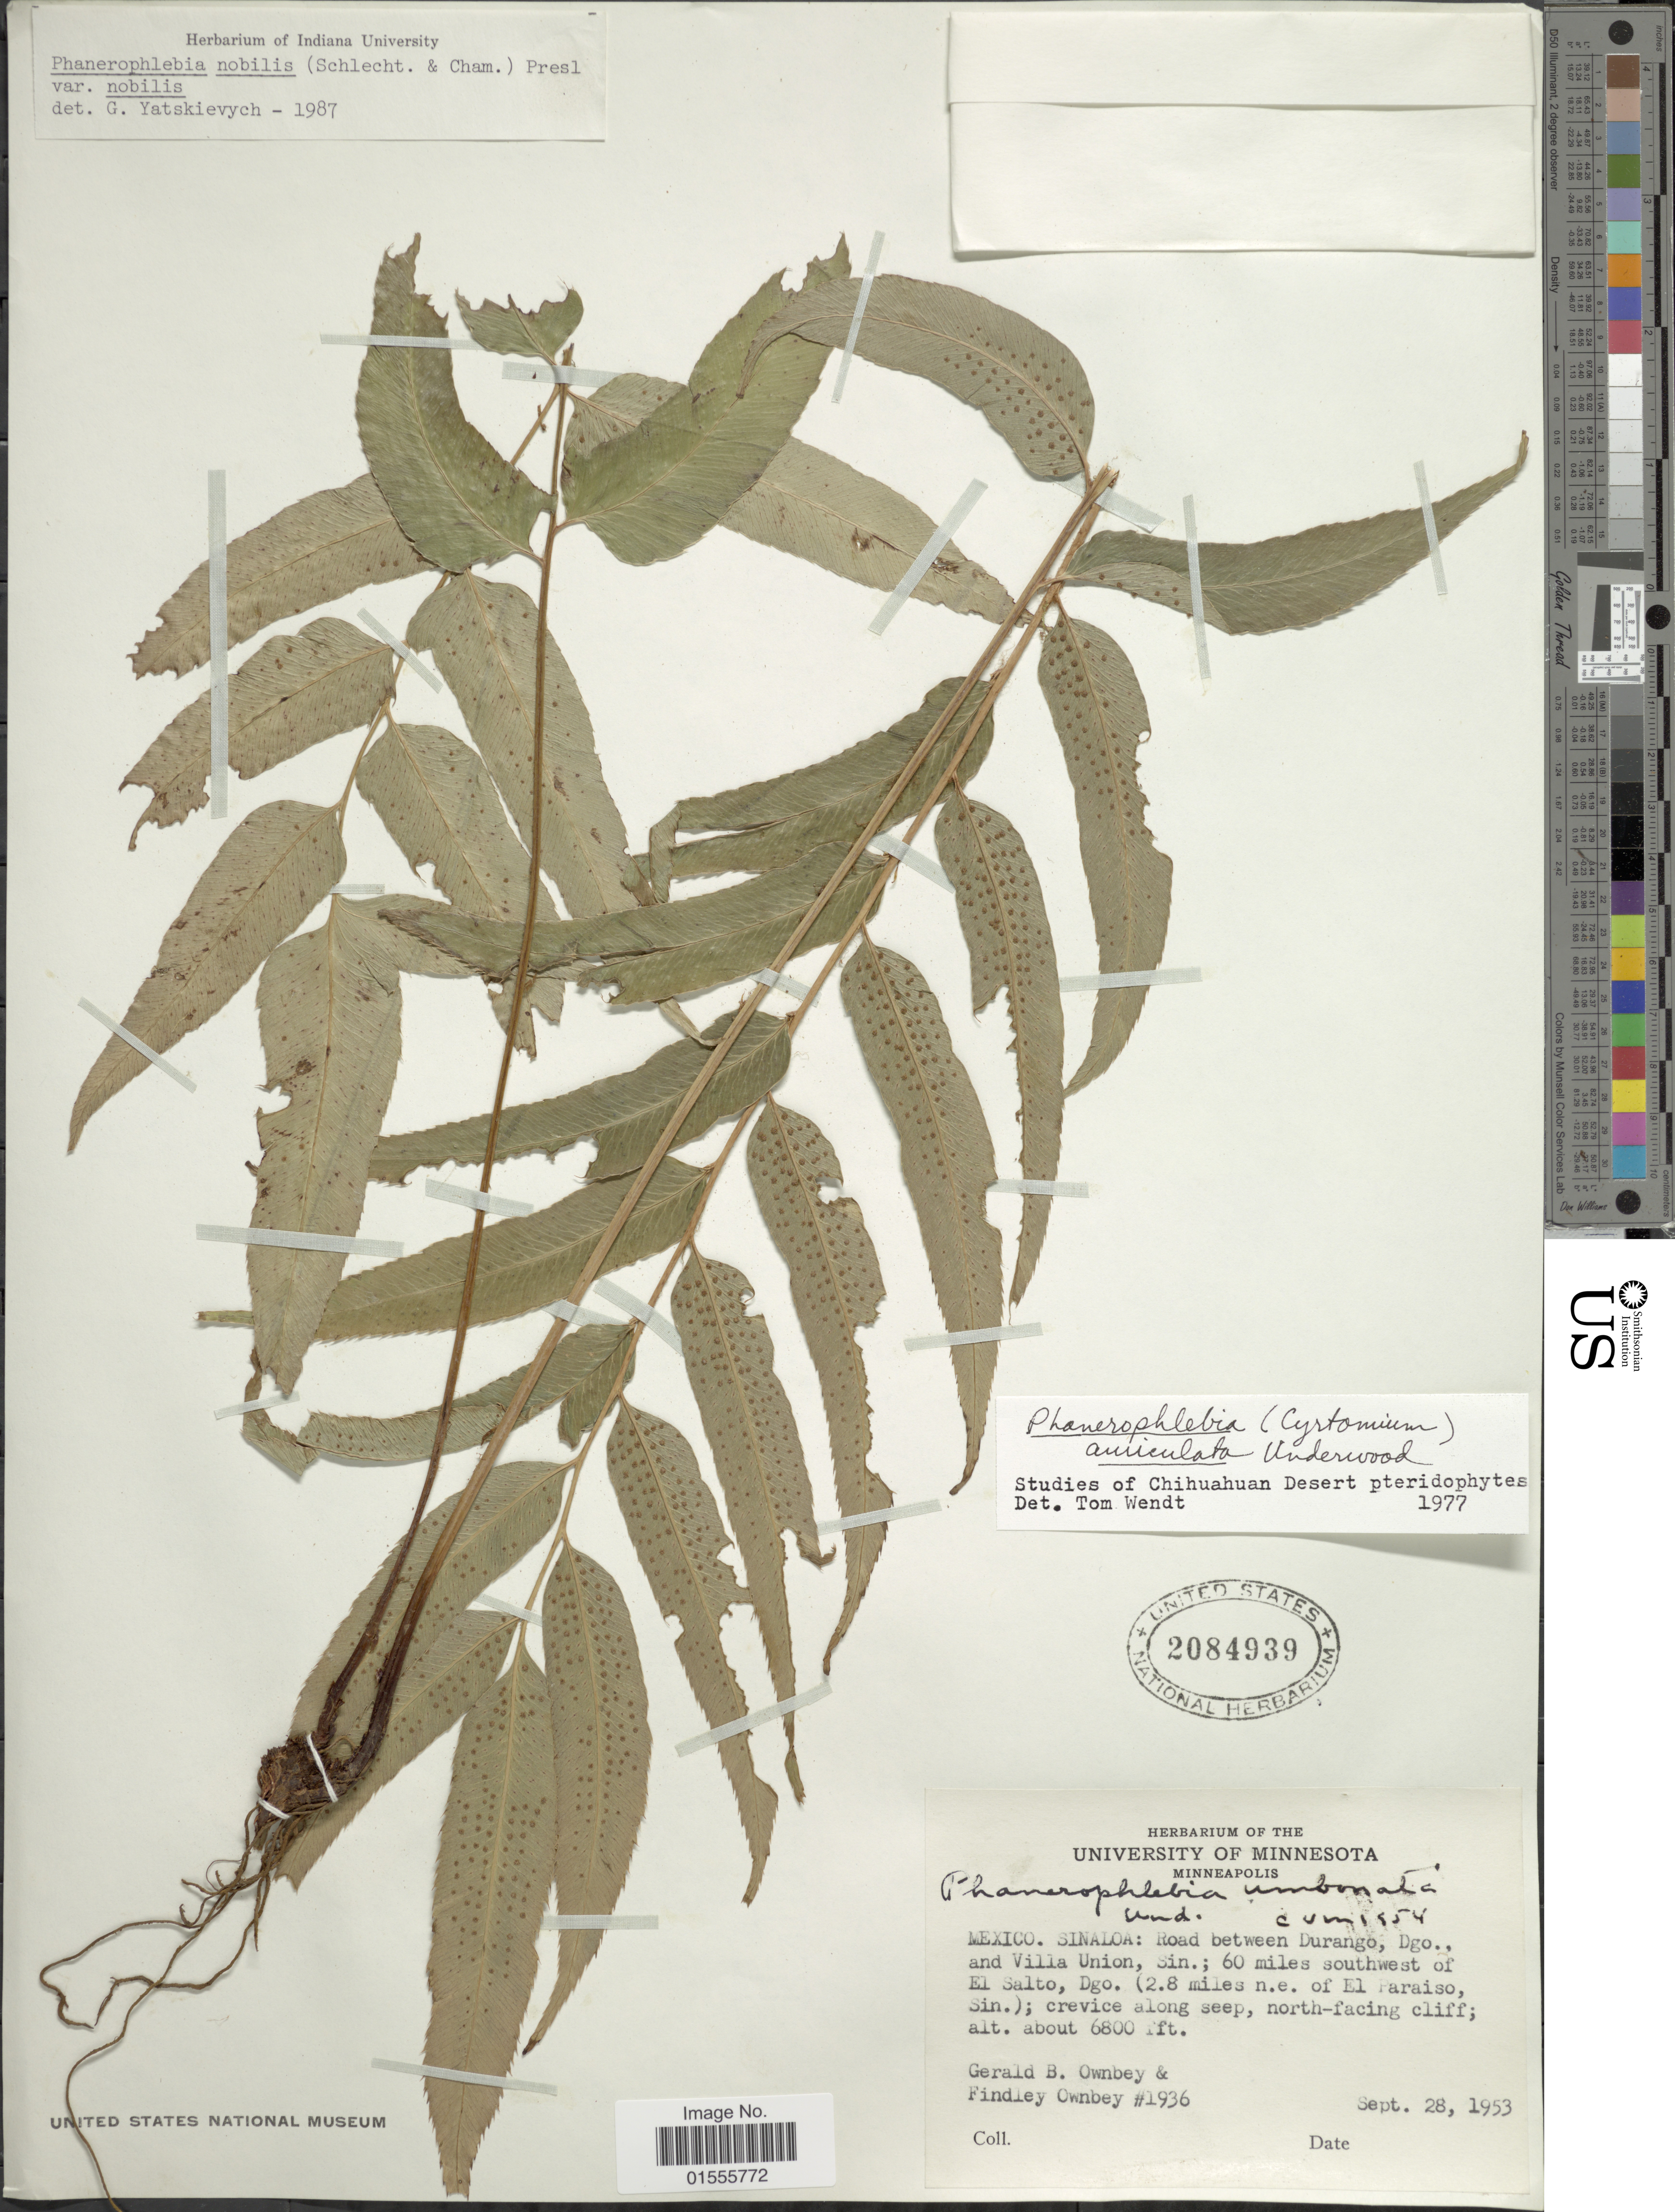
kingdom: Plantae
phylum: Tracheophyta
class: Polypodiopsida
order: Polypodiales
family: Dryopteridaceae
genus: Phanerophlebia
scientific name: Phanerophlebia auriculata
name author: Underw.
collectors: G. B. Ownbey & F. Ownbey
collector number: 1936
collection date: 1953-09-28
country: Mexico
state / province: Sinaloa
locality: Road between Durango, Dgo., and Villa Union, Sin.; 60 miles southwest of El Salto, Dgo. (2.8 miles n.e. of El Paraiso. Sin)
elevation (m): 2073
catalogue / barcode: US 2084939